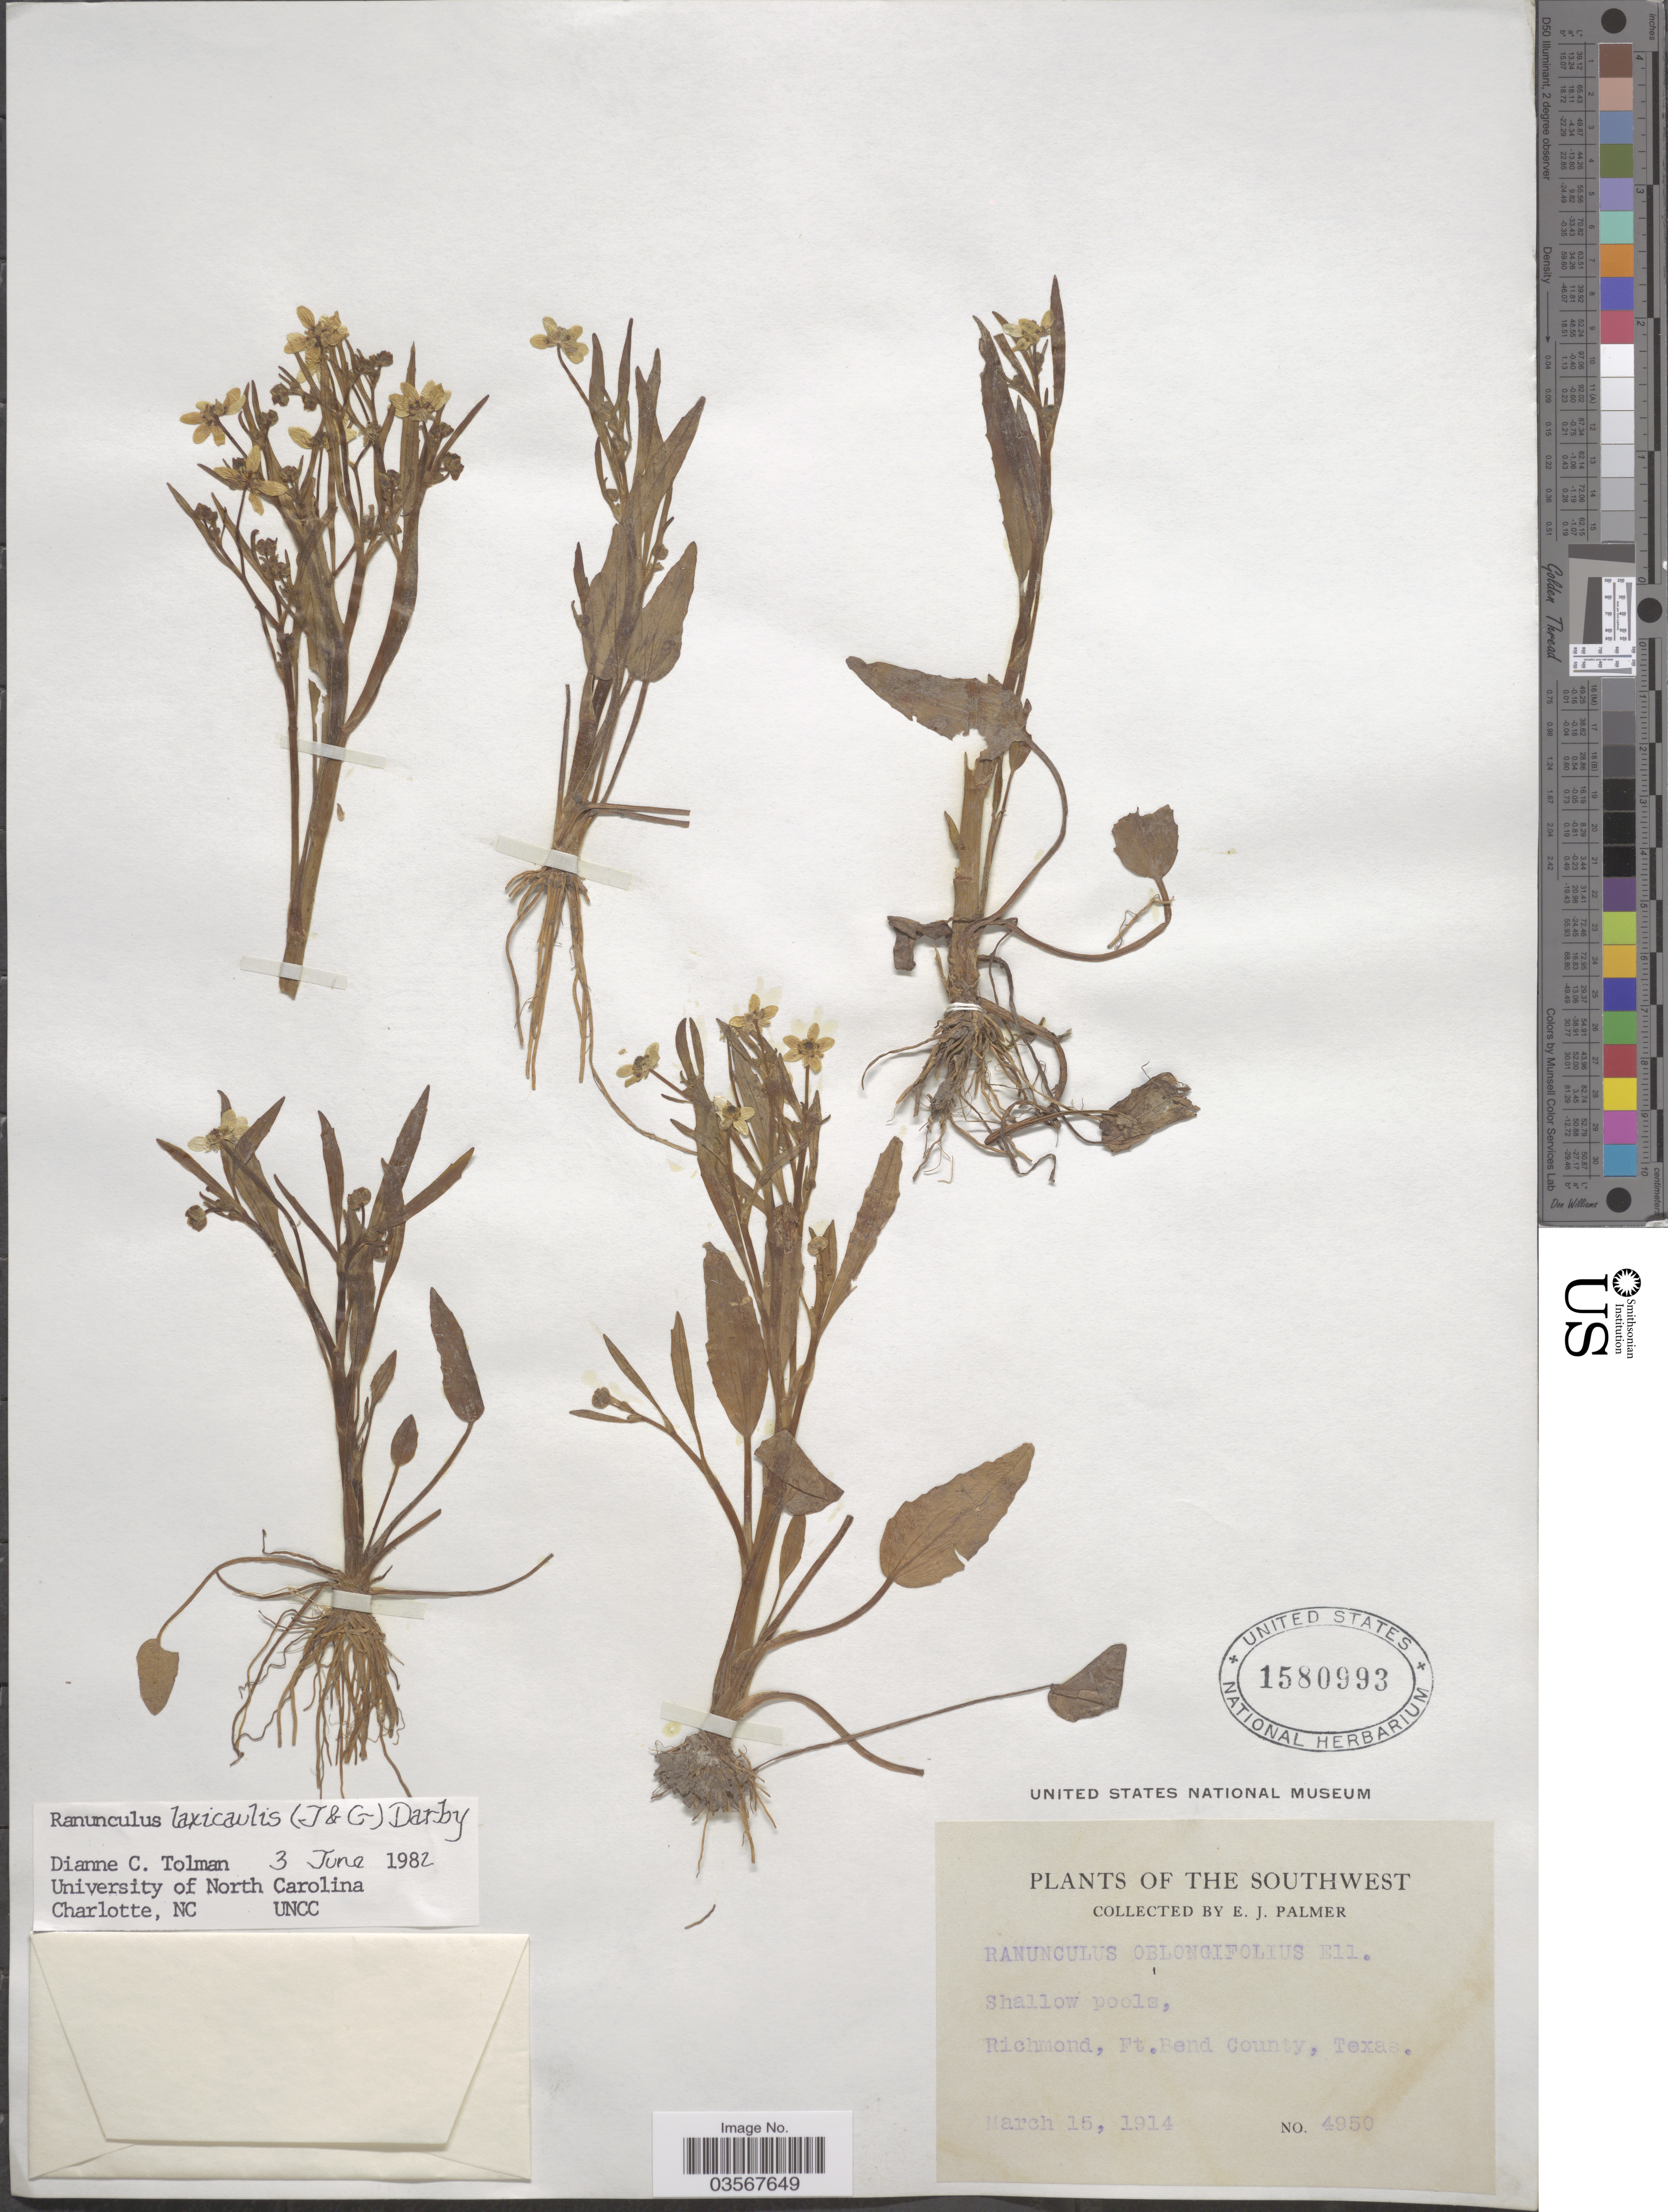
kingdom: Plantae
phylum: Tracheophyta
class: Magnoliopsida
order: Ranunculales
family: Ranunculaceae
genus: Ranunculus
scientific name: Ranunculus laxicaulis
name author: (Torr. & A. Gray) Darby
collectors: E. J. Palmer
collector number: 4950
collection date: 1914-03-15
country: United States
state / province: Texas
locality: The Southwest. Shallow pools, Richmond, Ft. Bend County.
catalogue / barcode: US 1580993